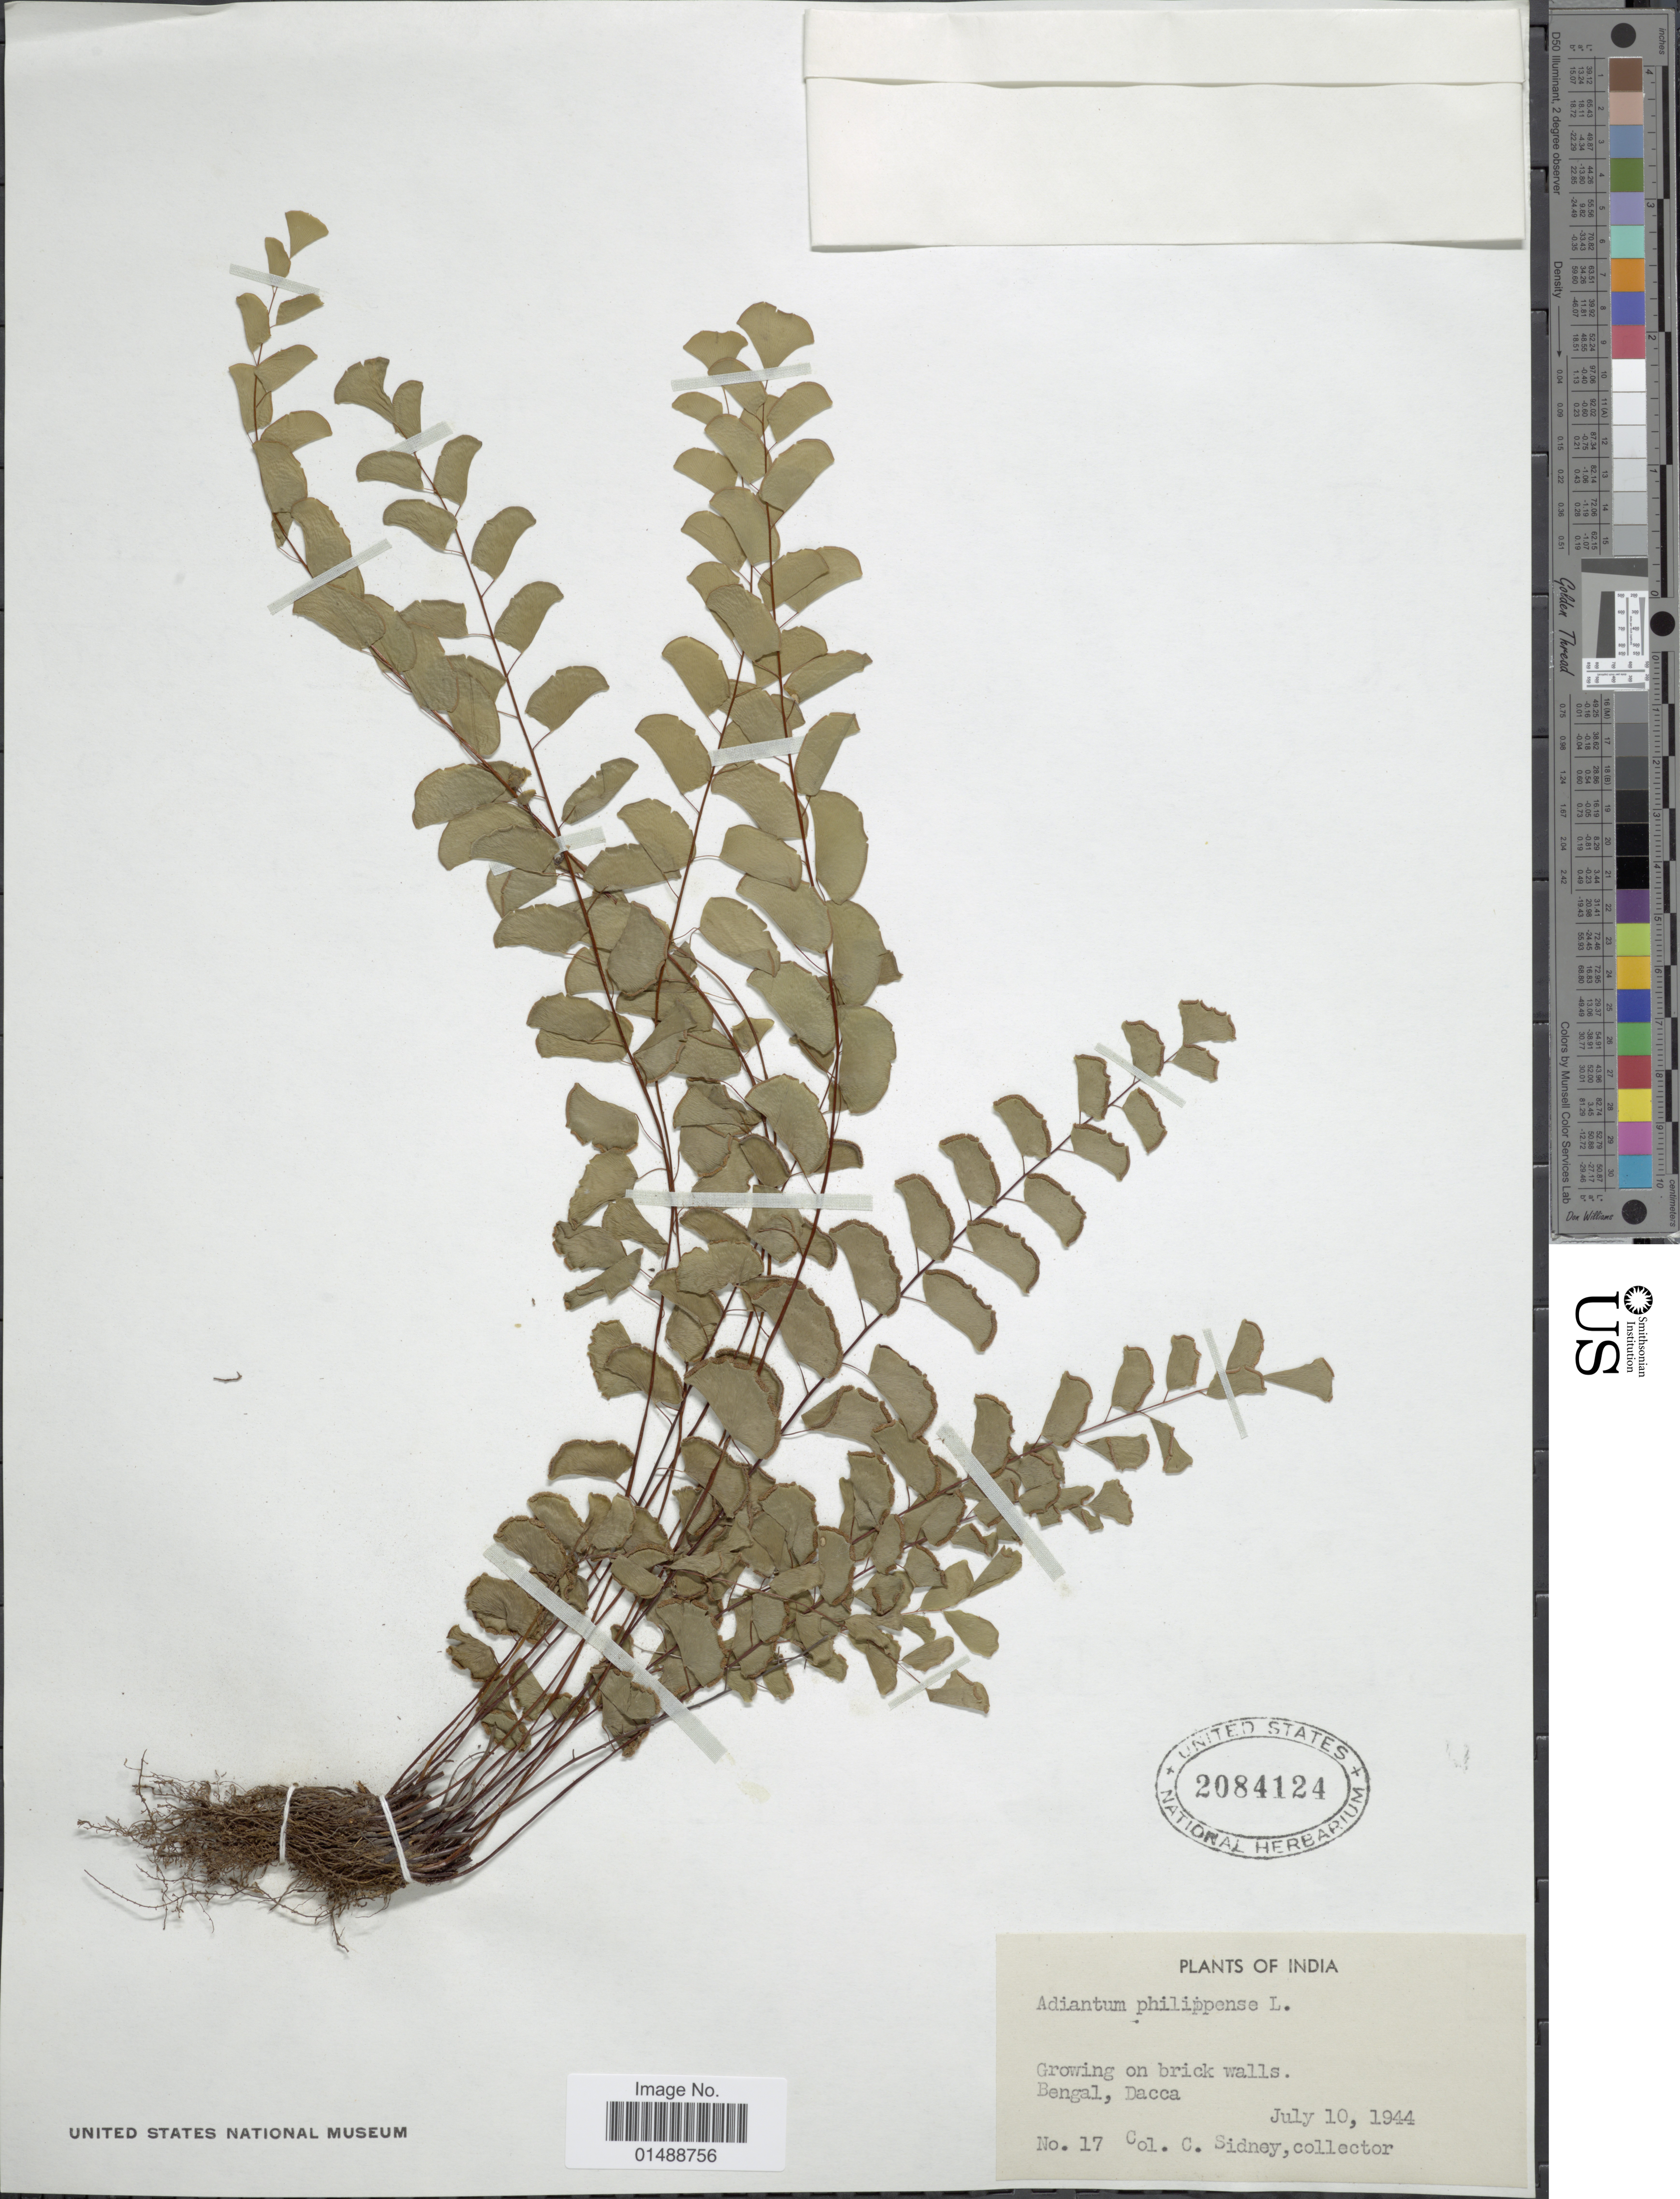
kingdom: Plantae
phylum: Tracheophyta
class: Polypodiopsida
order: Polypodiales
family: Pteridaceae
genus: Adiantum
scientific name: Adiantum philippense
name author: L.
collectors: C. Sidney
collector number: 17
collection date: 1944-07-10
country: India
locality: India, Bengal, Dacca.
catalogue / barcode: US 2084124